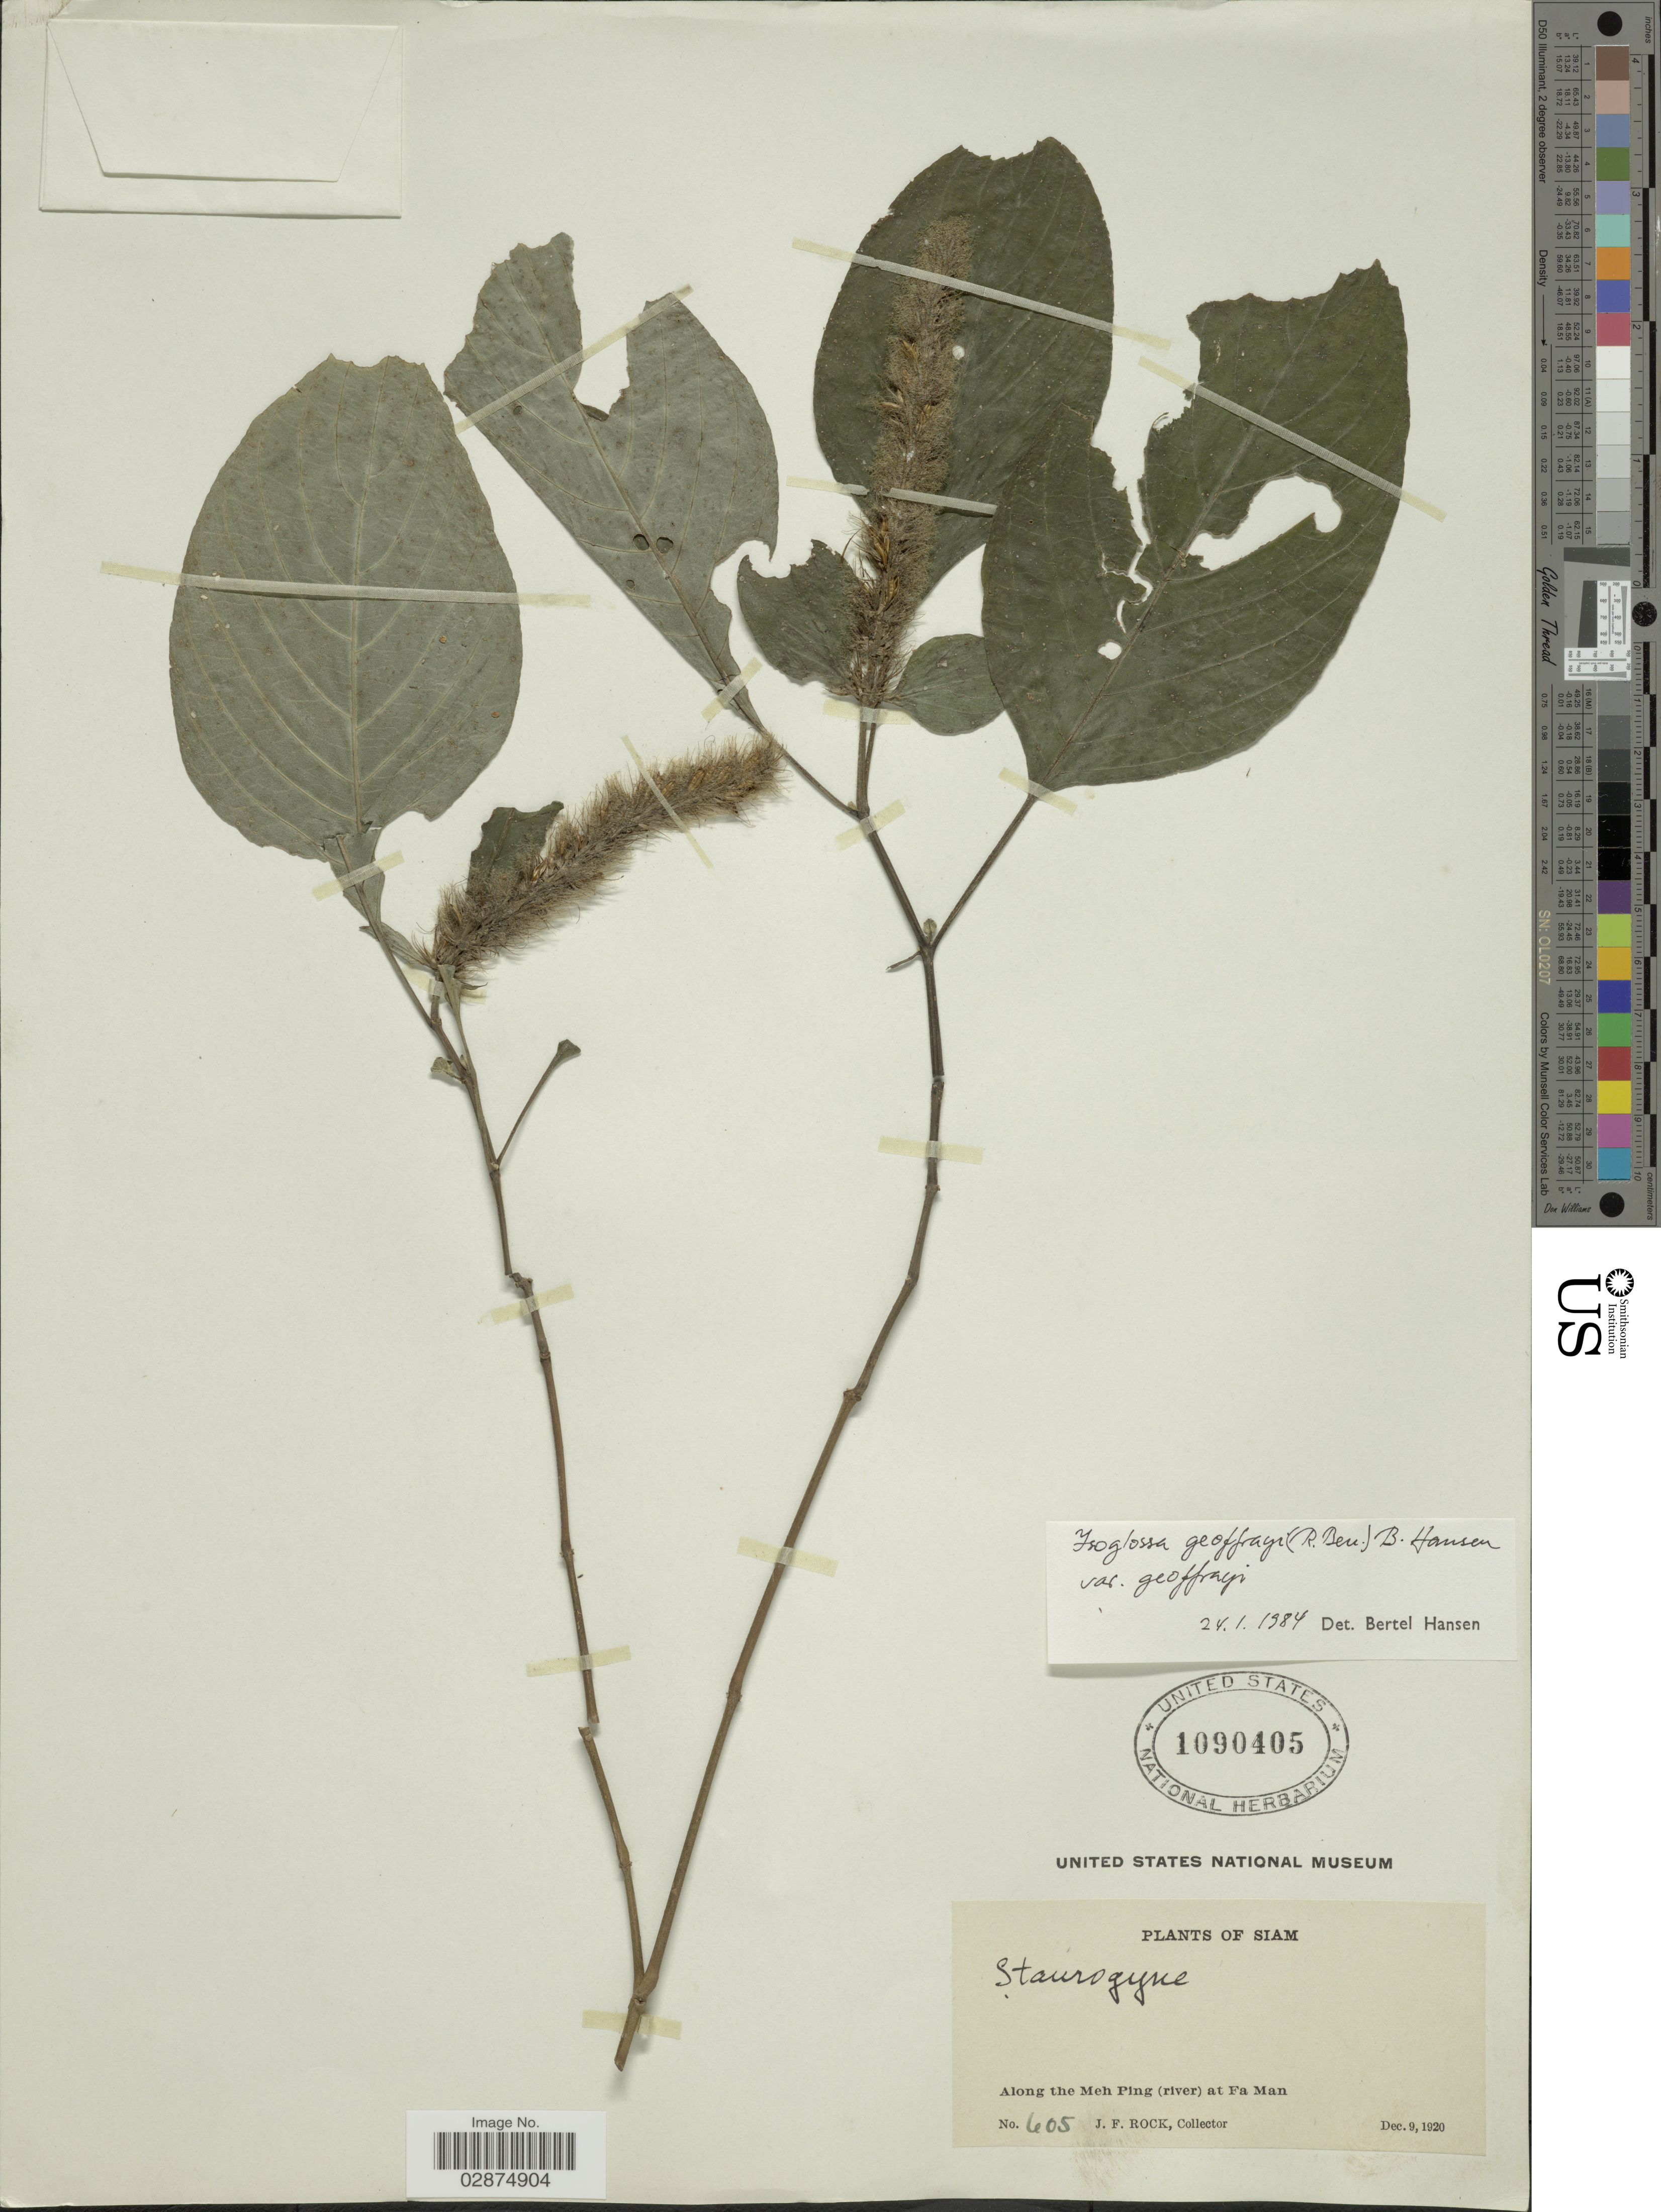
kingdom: Plantae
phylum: Tracheophyta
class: Magnoliopsida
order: Lamiales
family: Acanthaceae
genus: Isoglossa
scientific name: Isoglossa geoffrayi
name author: (Benoist) B. Hansen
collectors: J. Rock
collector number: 605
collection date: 1920-12-09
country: Thailand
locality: Siam. Along the Meh Ping (river) at Fa Man.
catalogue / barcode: US 1090405